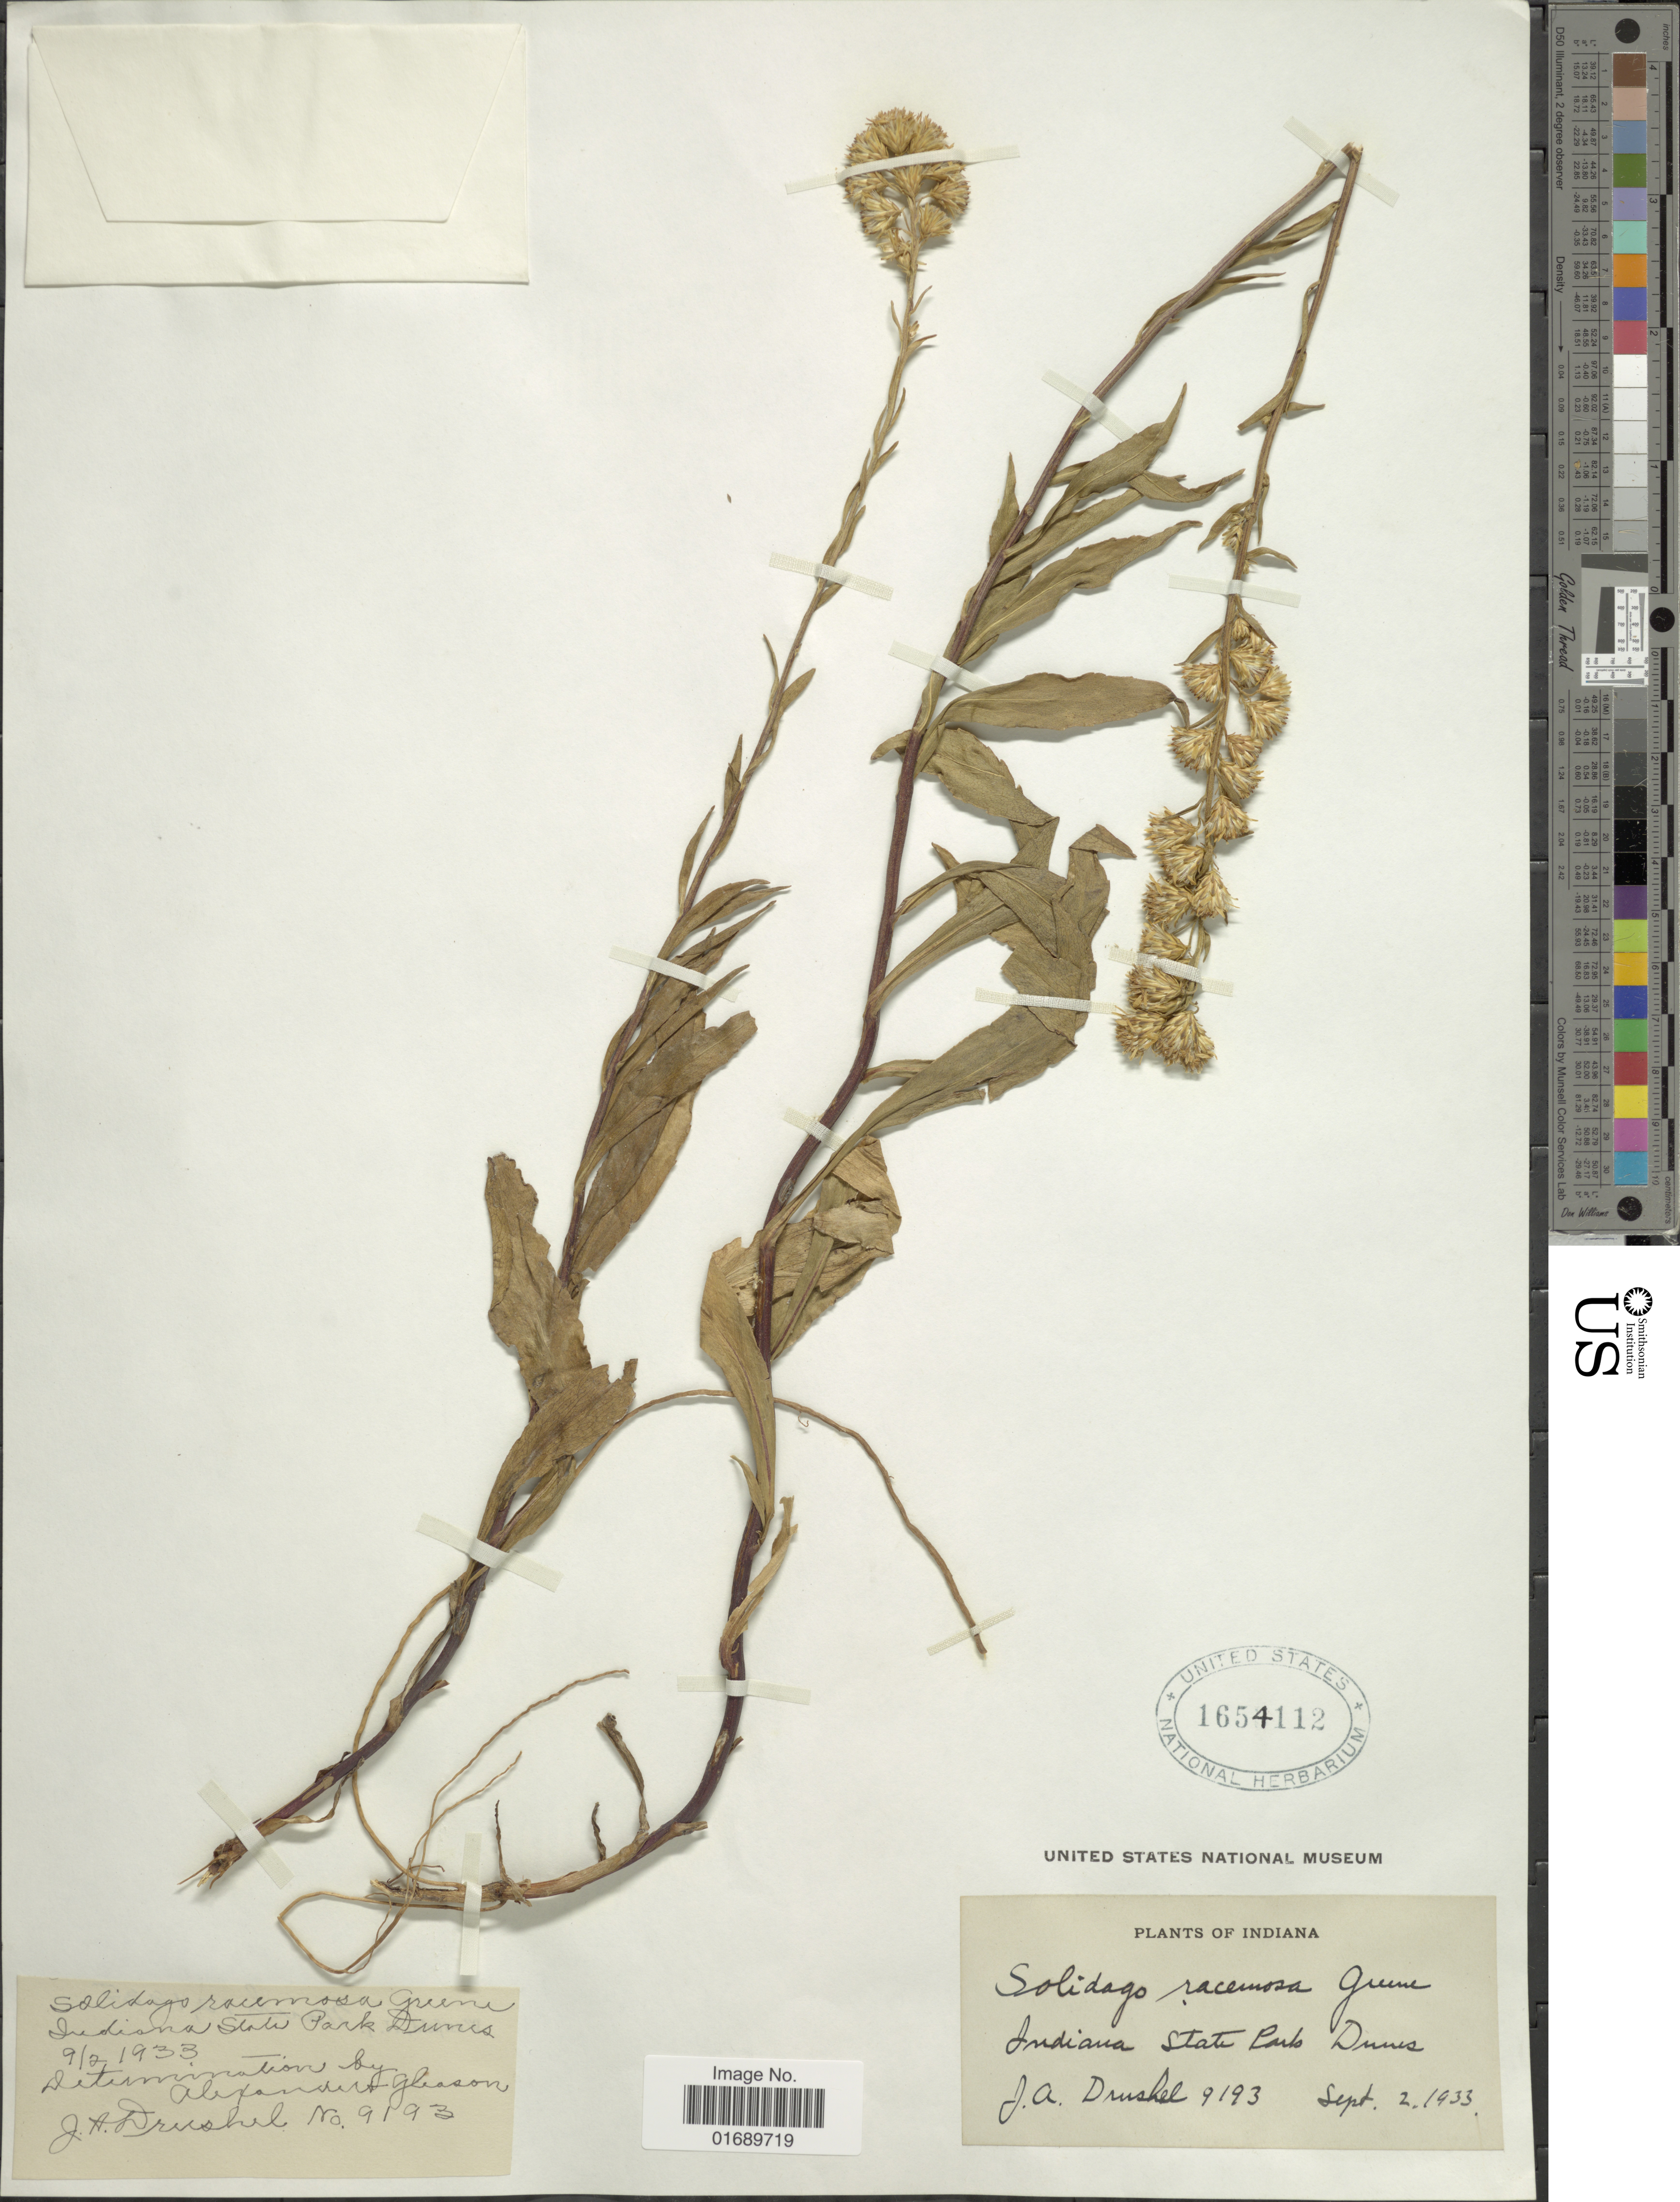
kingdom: Plantae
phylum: Tracheophyta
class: Magnoliopsida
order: Asterales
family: Asteraceae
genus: Solidago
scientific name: Solidago racemosa var. gillmanii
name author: (A. Gray) Fernald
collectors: J. A. Drushel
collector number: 9193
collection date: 1933-09-02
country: United States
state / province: Indiana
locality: Indiana State Park Dunes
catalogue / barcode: US 1654112